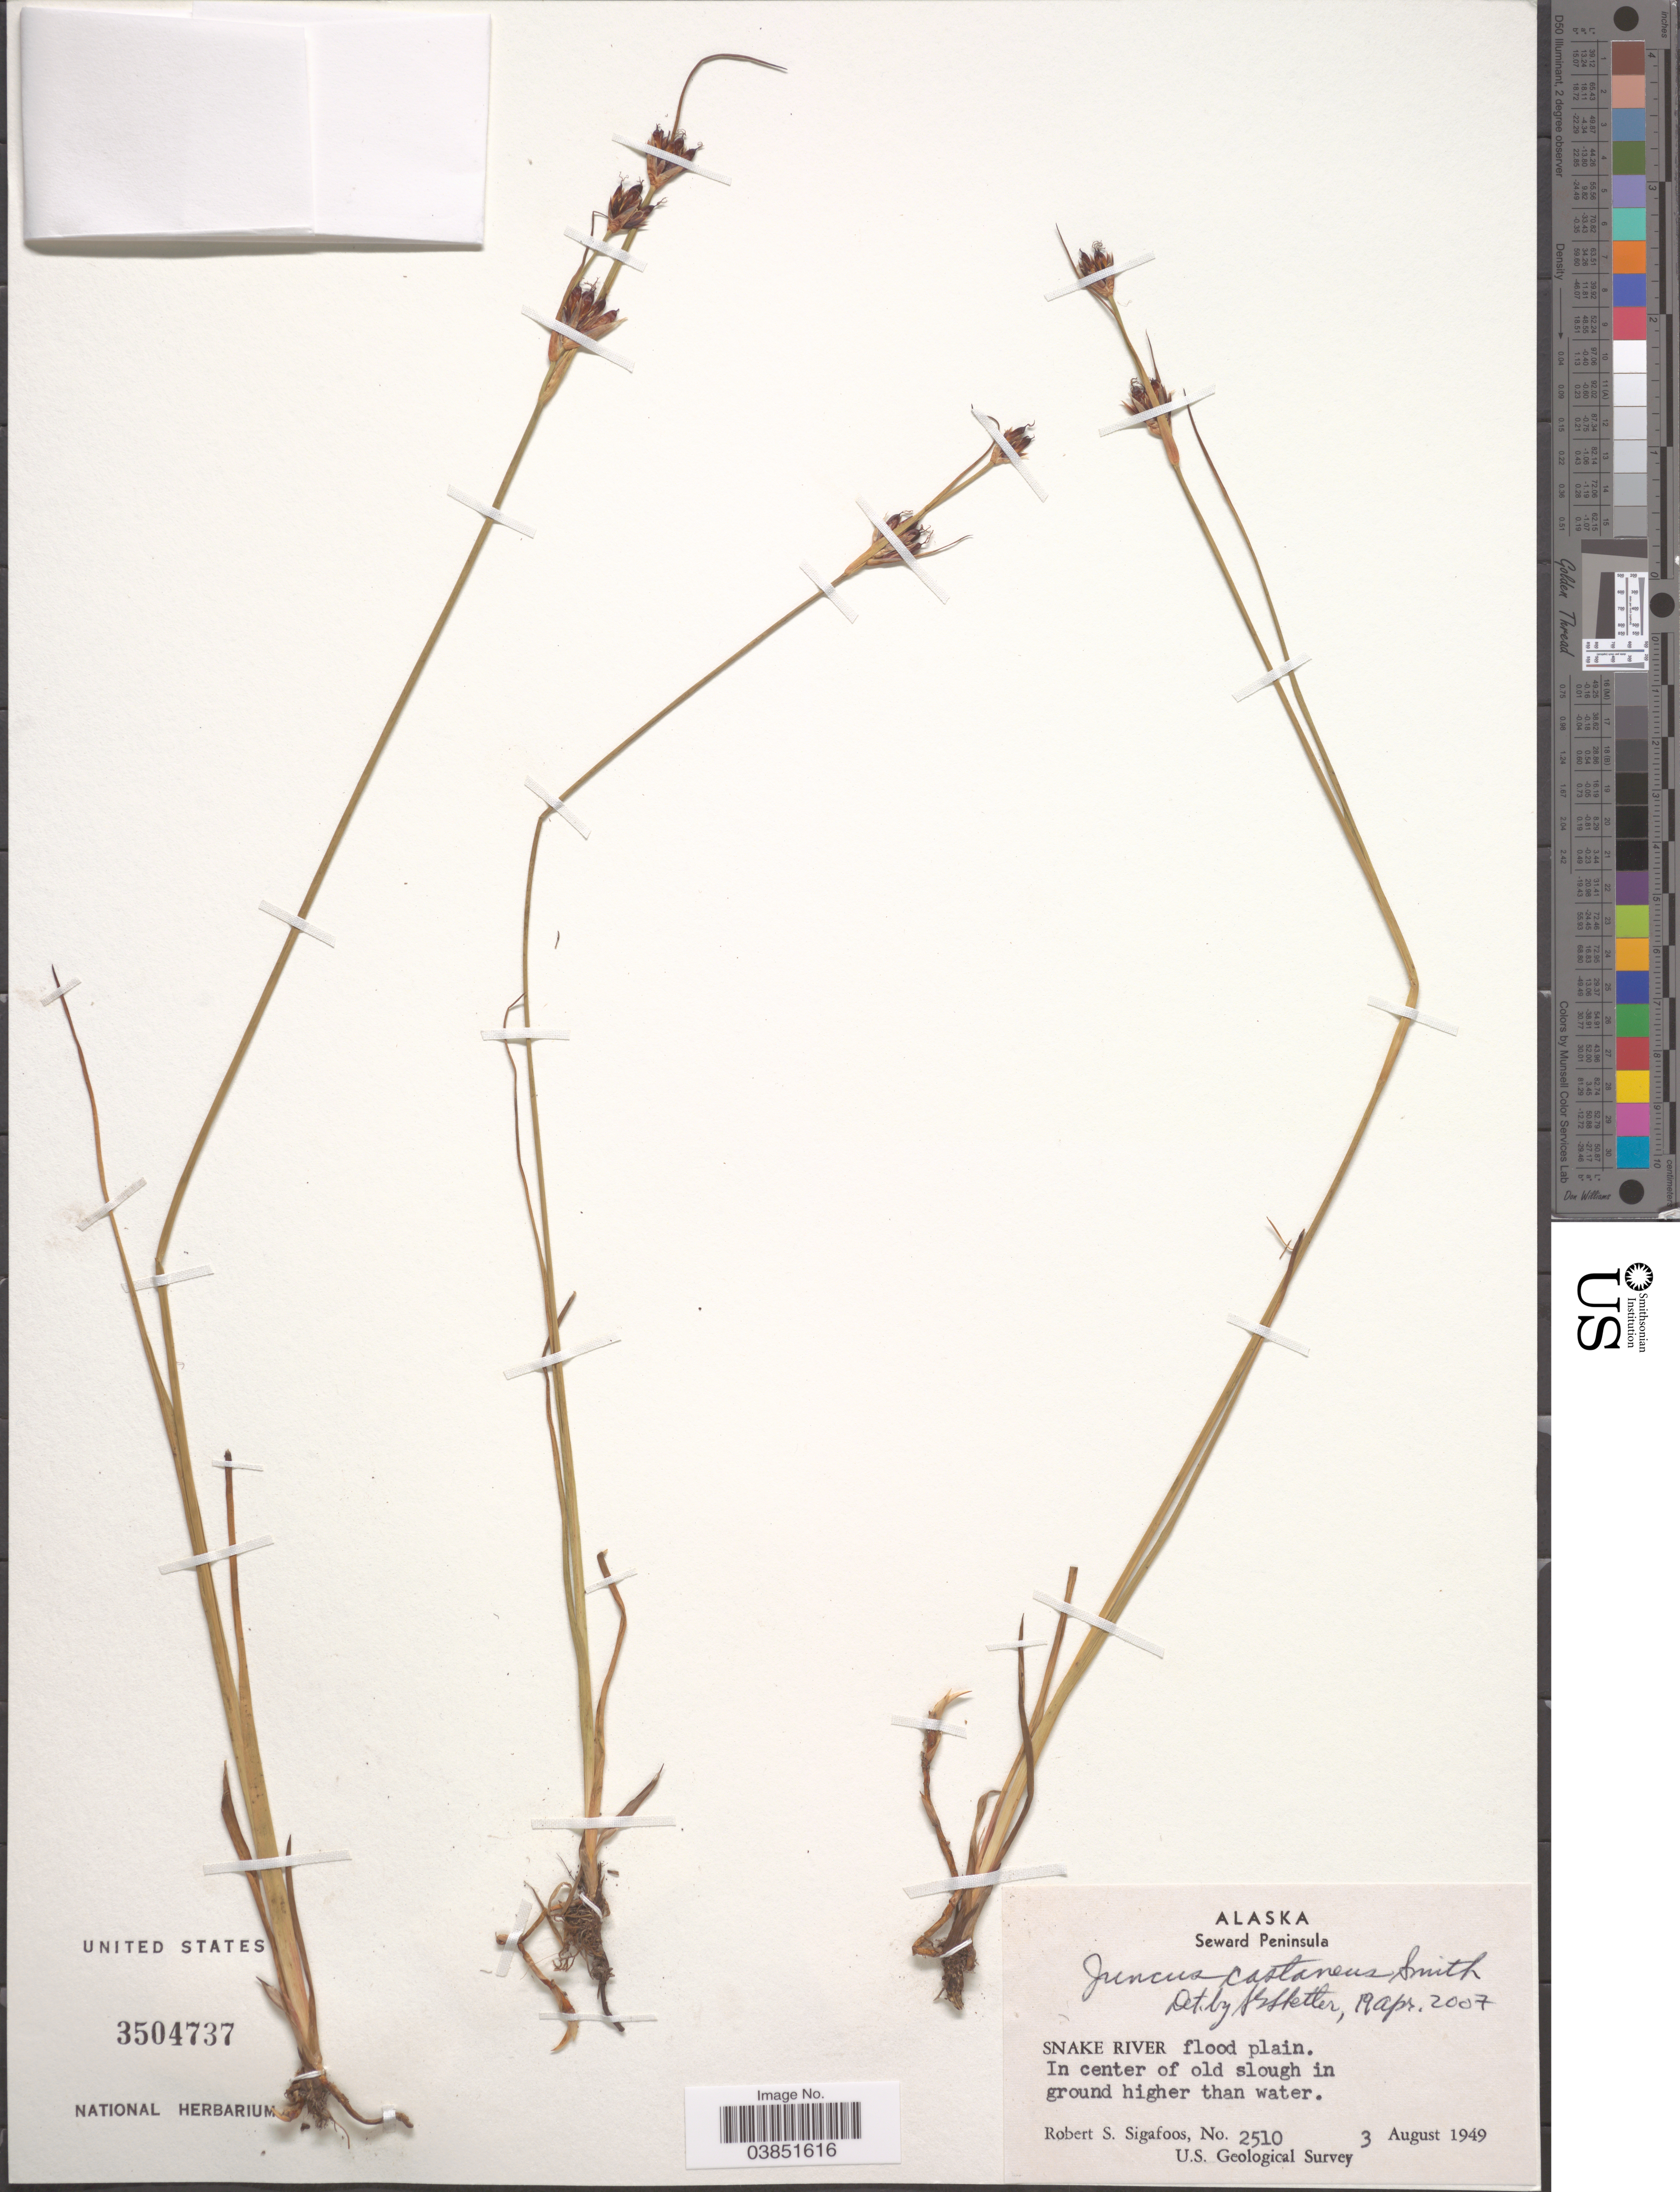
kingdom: Plantae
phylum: Tracheophyta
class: Liliopsida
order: Poales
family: Juncaceae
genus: Juncus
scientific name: Juncus castaneus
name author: Sm.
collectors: R. Sigafoos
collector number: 2510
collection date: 1949-08-03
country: United States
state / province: Alaska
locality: Seward Peninsula. Snake River flood plain. In center of old slough.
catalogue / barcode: US 3504737